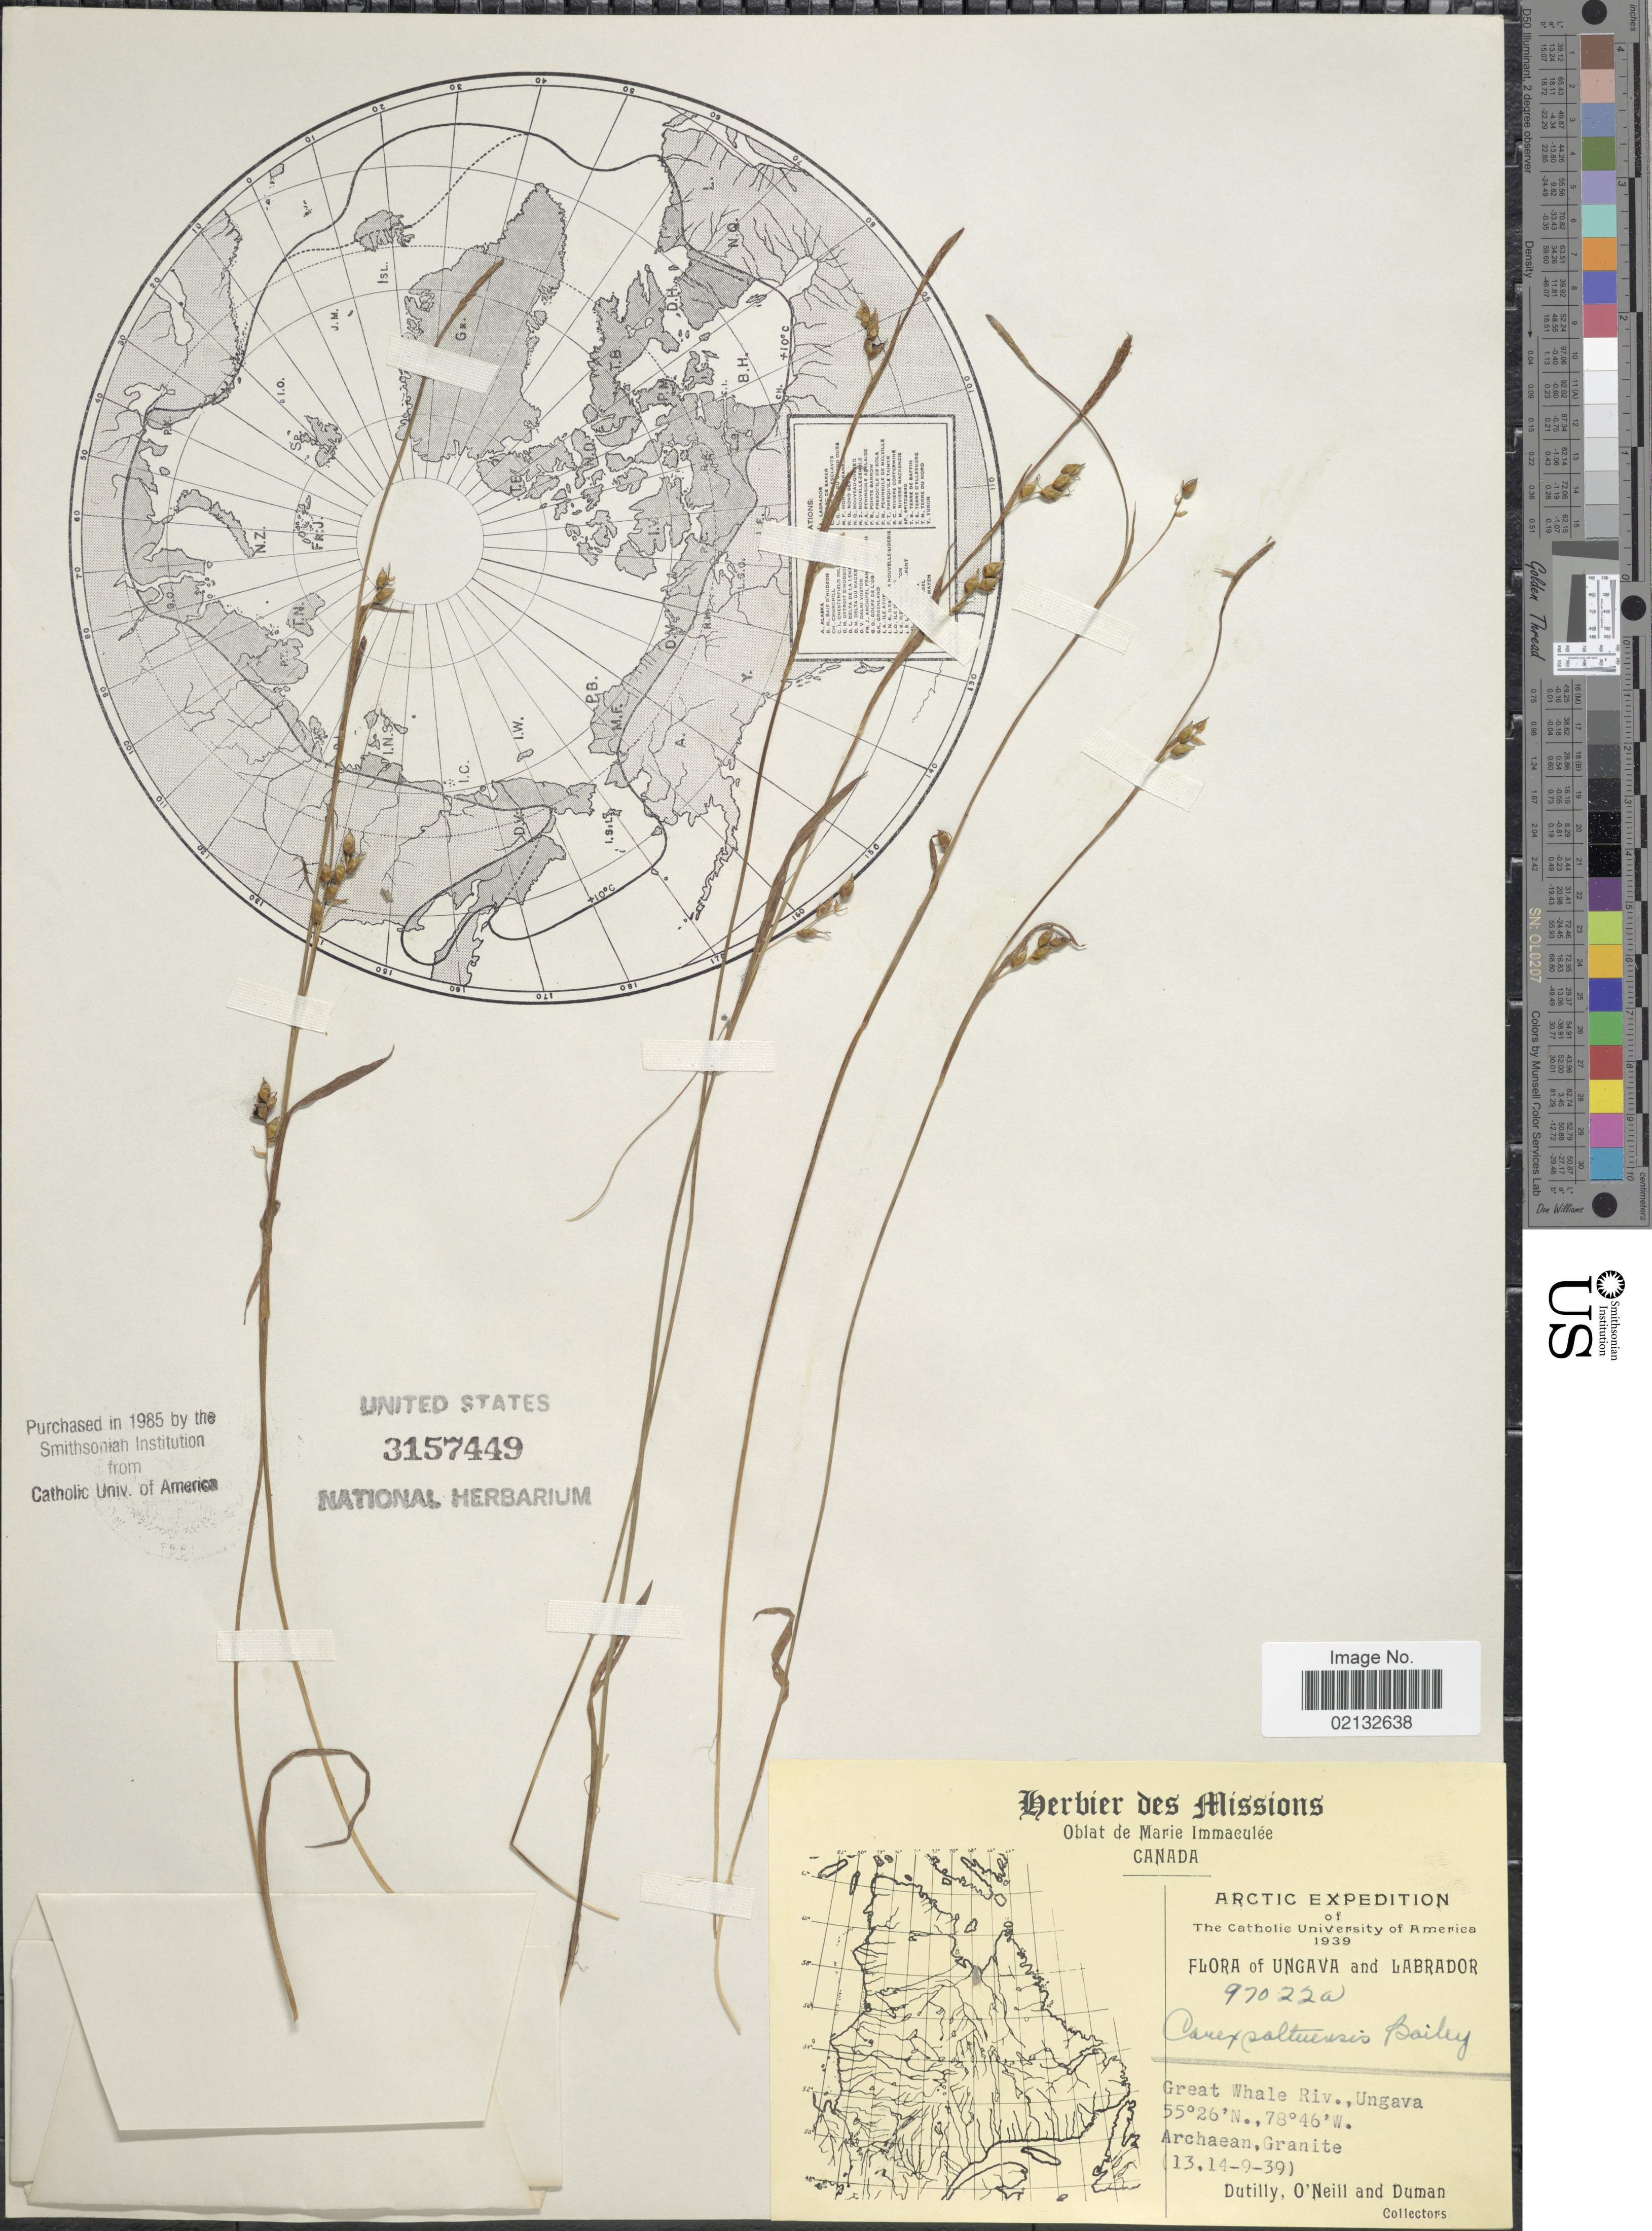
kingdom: Plantae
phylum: Tracheophyta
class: Liliopsida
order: Poales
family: Cyperaceae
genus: Carex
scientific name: Carex vaginata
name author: Tausch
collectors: -. Dutilly, O' Neill & -. Duman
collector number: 97022a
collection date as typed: Transcribed d/m/y: 13/9/39 to 14/9/39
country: Canada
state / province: Quebec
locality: Arctic. Great Whale Riv., Ungava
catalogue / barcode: US 3157449